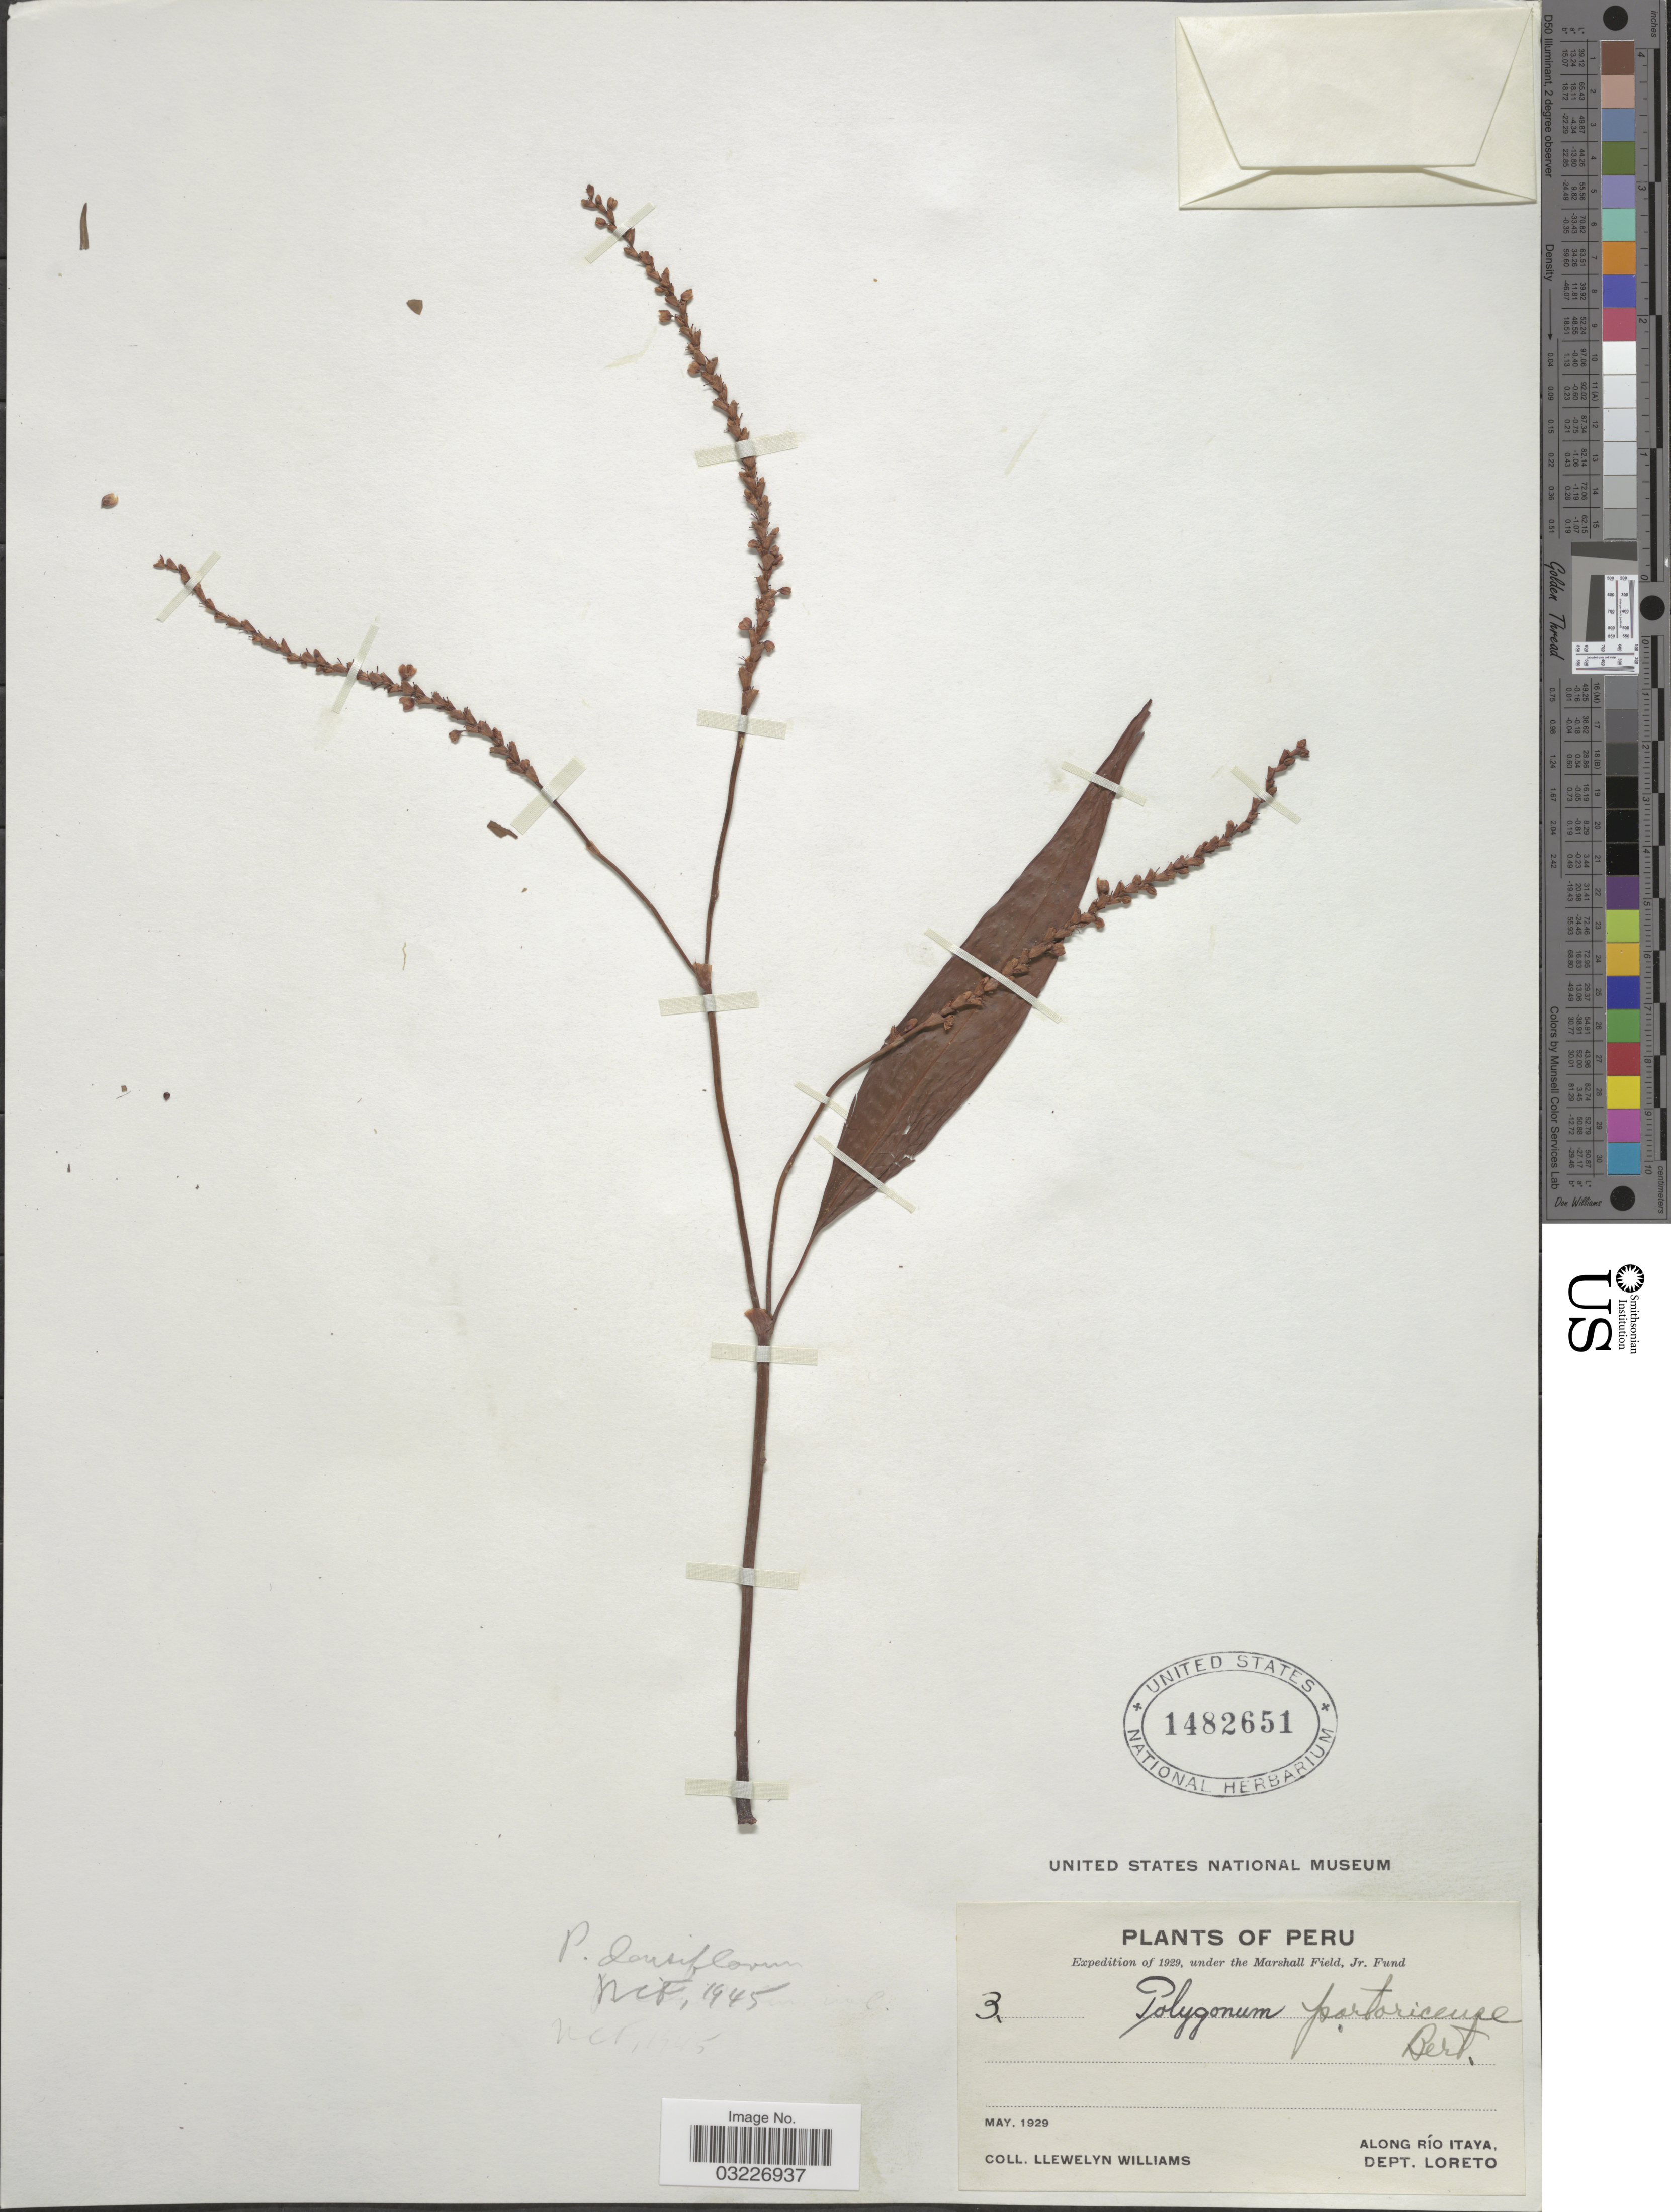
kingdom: Plantae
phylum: Tracheophyta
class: Magnoliopsida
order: Caryophyllales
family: Polygonaceae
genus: Polygonum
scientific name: Polygonum portoricense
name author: Bertero ex Endl.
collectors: Ll. Williams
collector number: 3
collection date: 1929-05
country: Peru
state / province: Loreto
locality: Along Río Itaya, Dept. Loreto.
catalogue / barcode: US 1482651